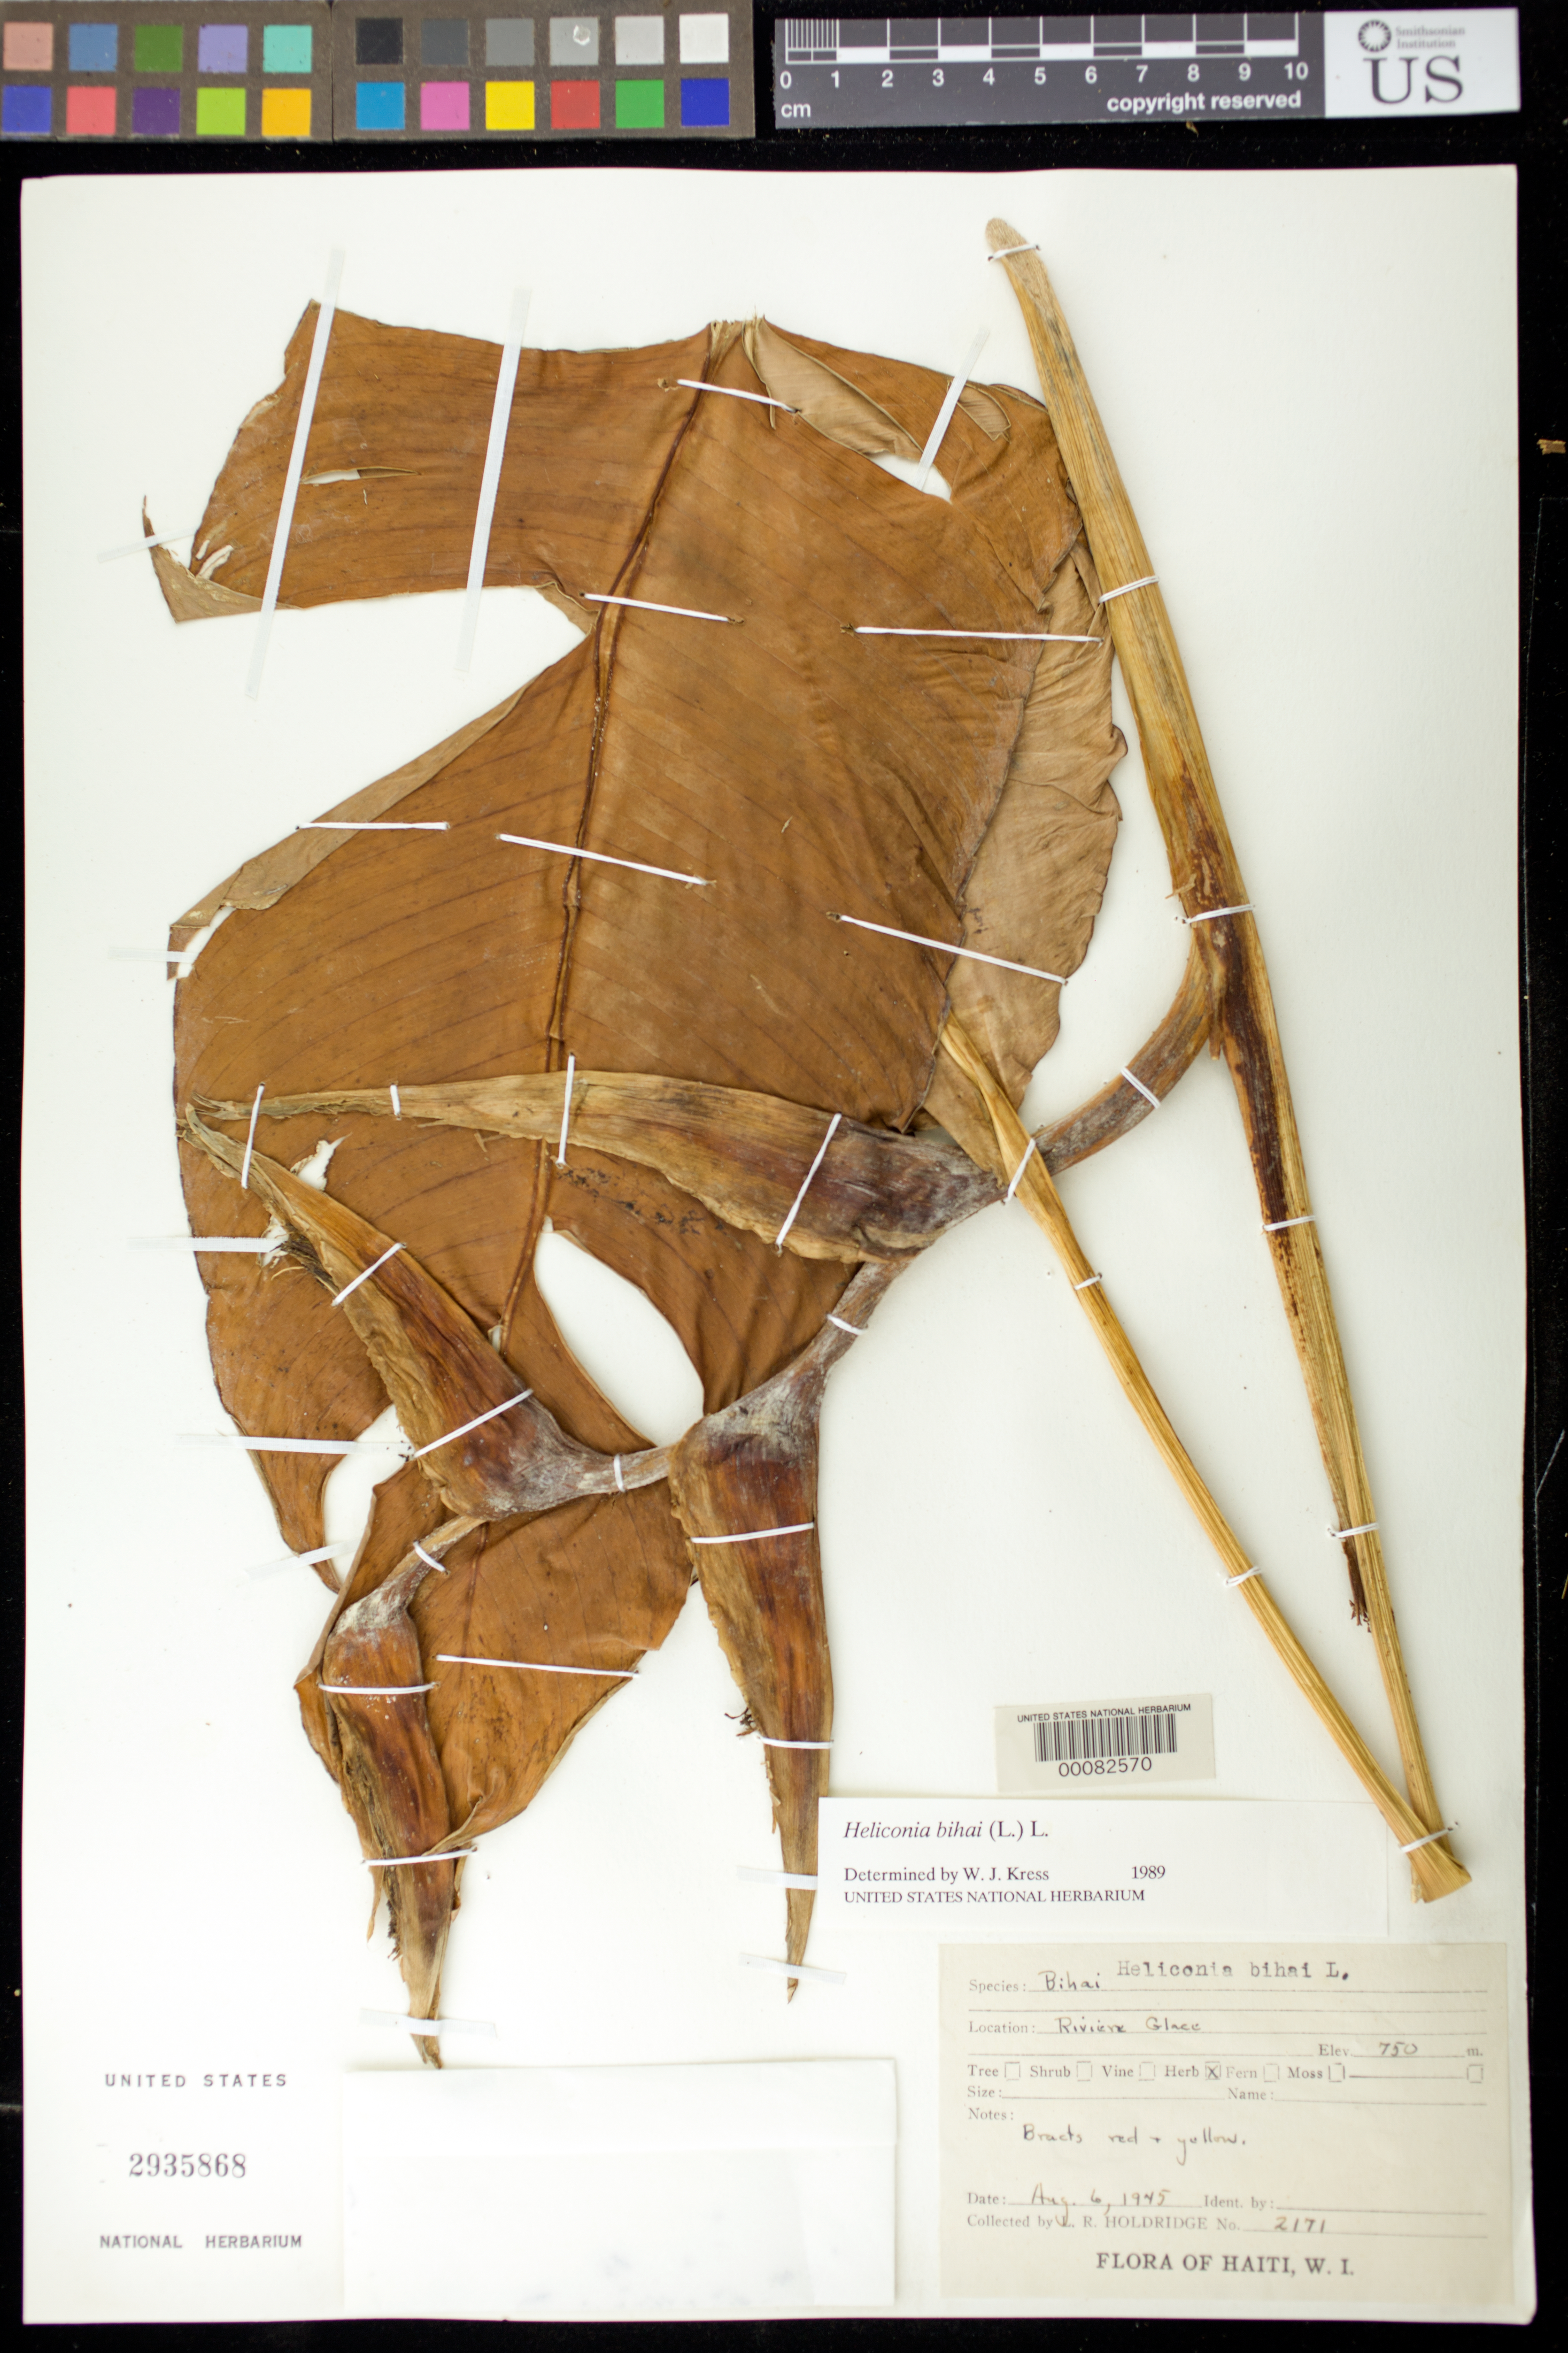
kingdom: Plantae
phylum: Tracheophyta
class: Liliopsida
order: Zingiberales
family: Heliconiaceae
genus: Heliconia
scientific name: Heliconia bihai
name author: (L.) L.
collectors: L. Holdridge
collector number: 2171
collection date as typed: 06 Aug 1945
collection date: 1945-08-06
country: Haiti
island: Hispaniola Island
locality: Riviere glace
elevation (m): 750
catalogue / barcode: US 2935868